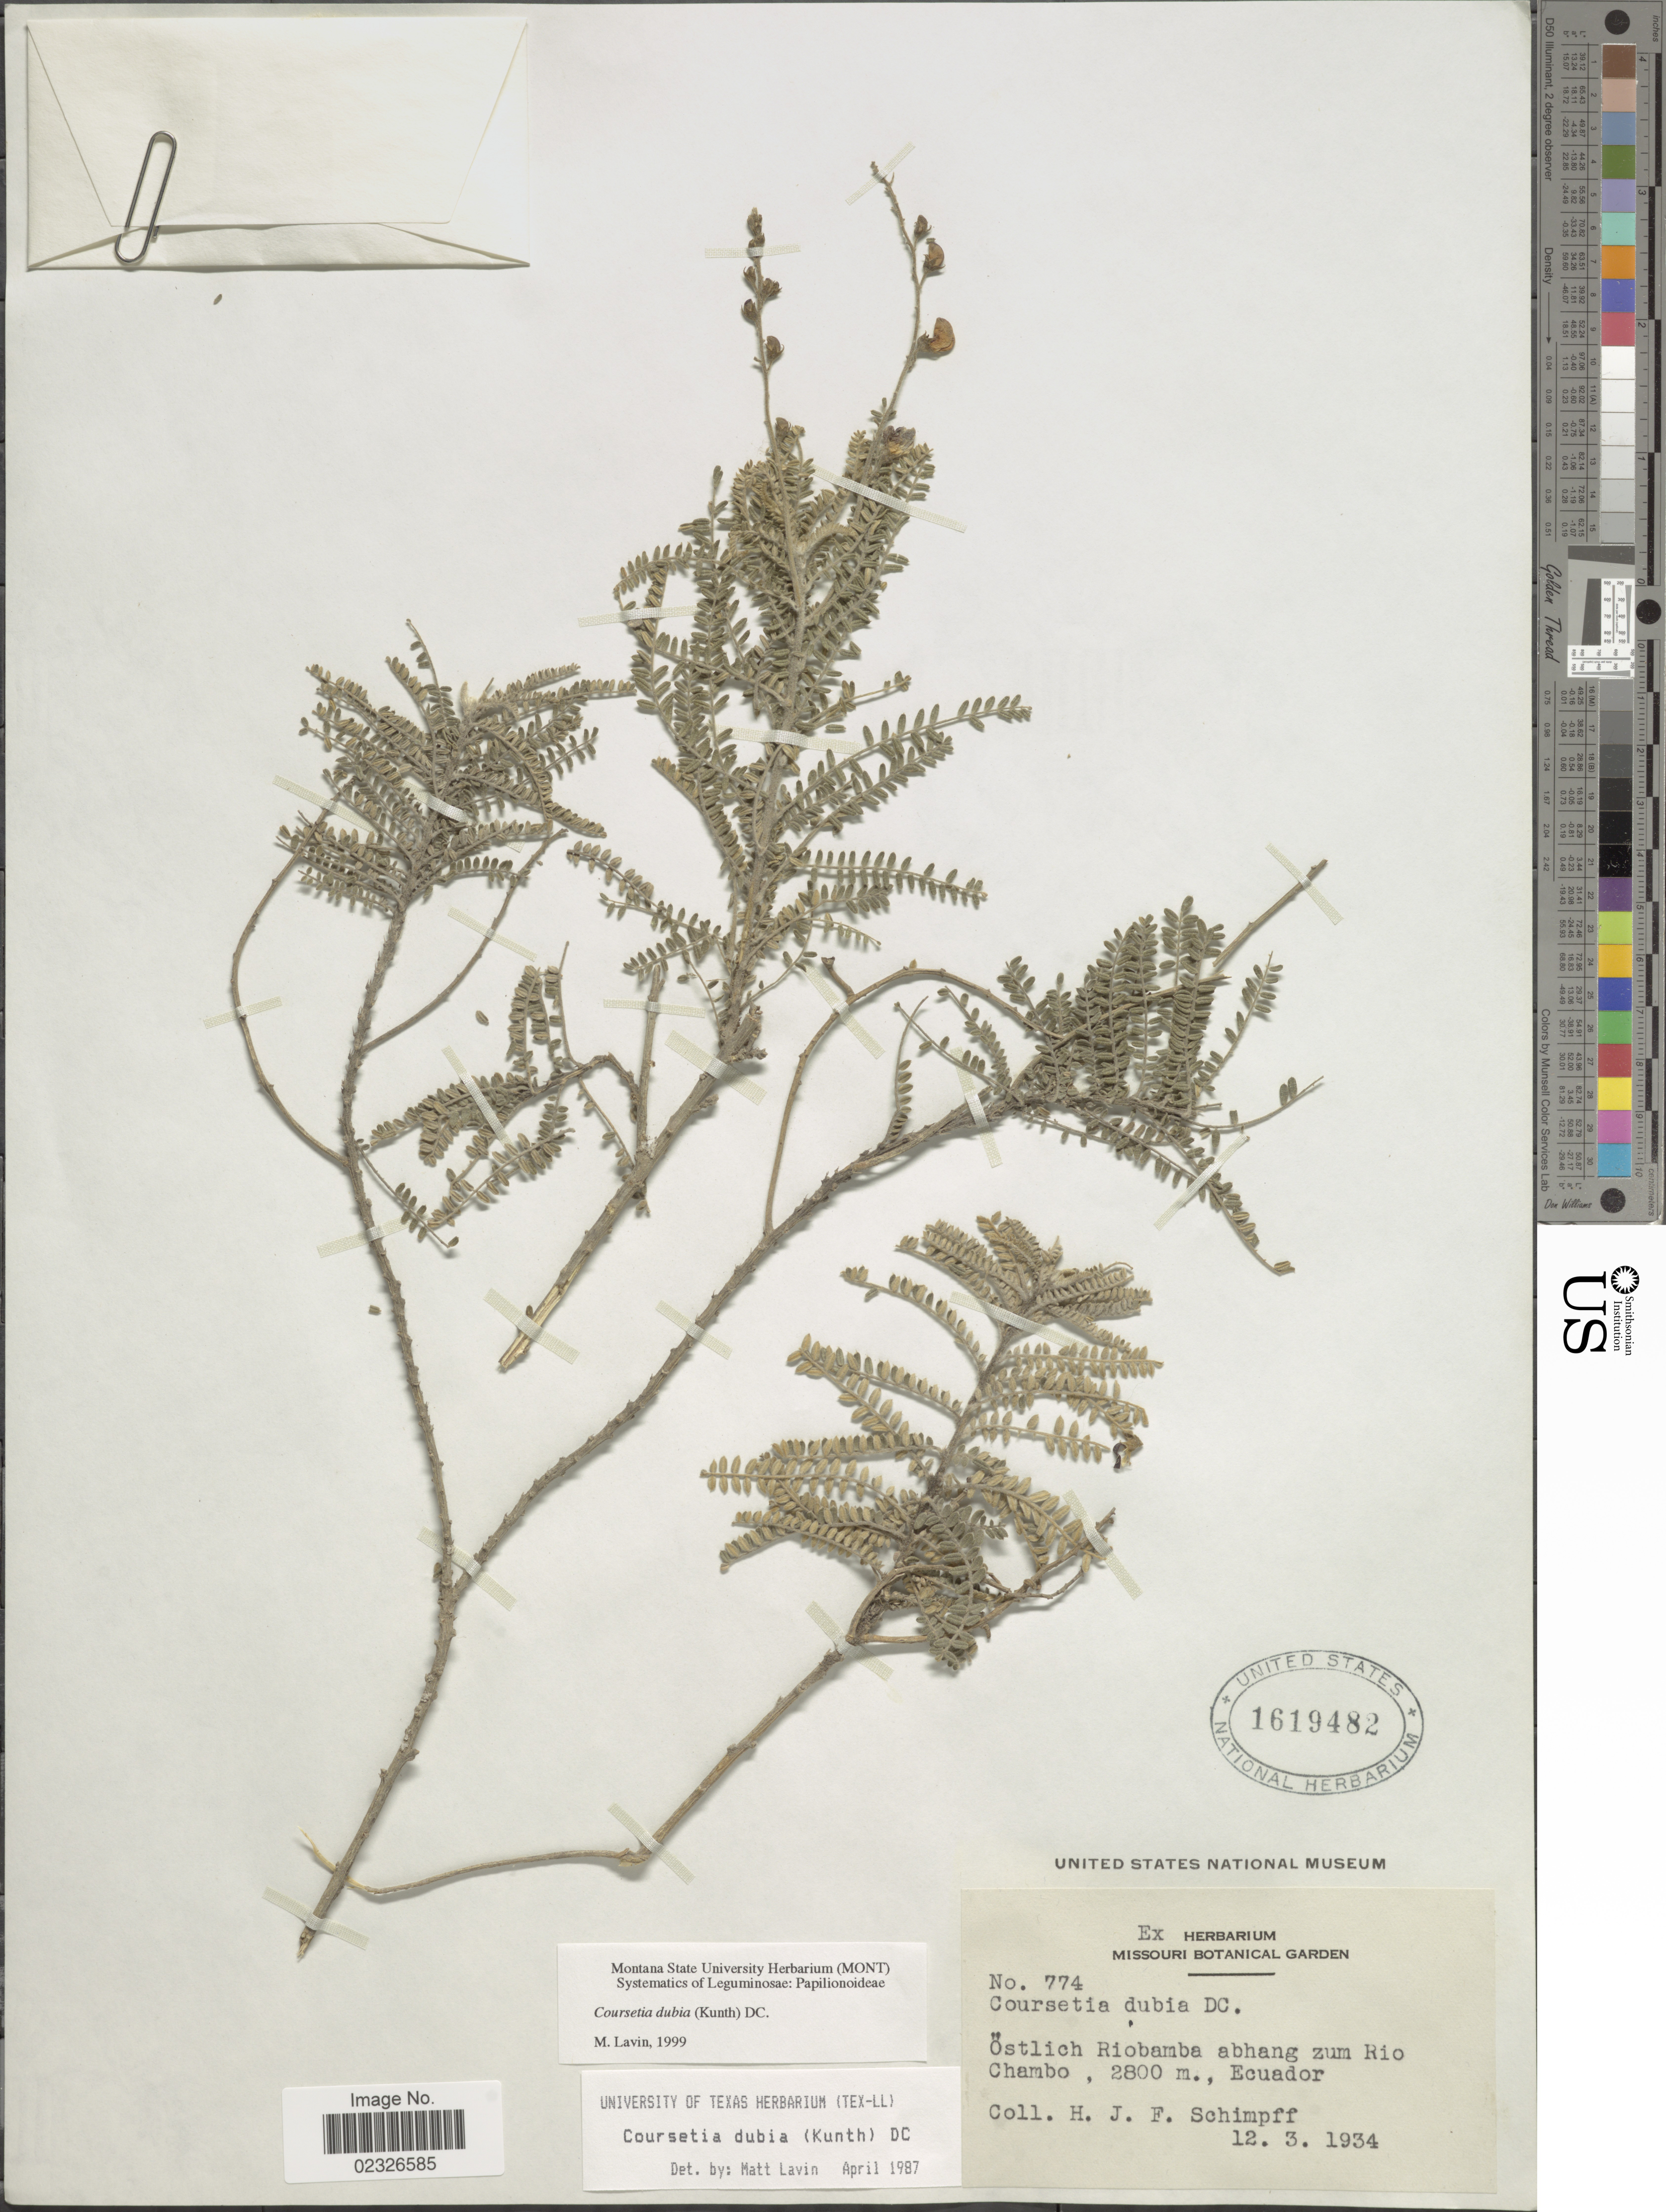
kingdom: Plantae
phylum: Tracheophyta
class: Magnoliopsida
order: Fabales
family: Fabaceae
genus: Coursetia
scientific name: Coursetia dubia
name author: (Kunth) DC.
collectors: H. Schimpff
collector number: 774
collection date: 1934-03-12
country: Ecuador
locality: Ostlich Riobamba abhang zum Rio Chambo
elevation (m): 2800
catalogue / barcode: US 1619482